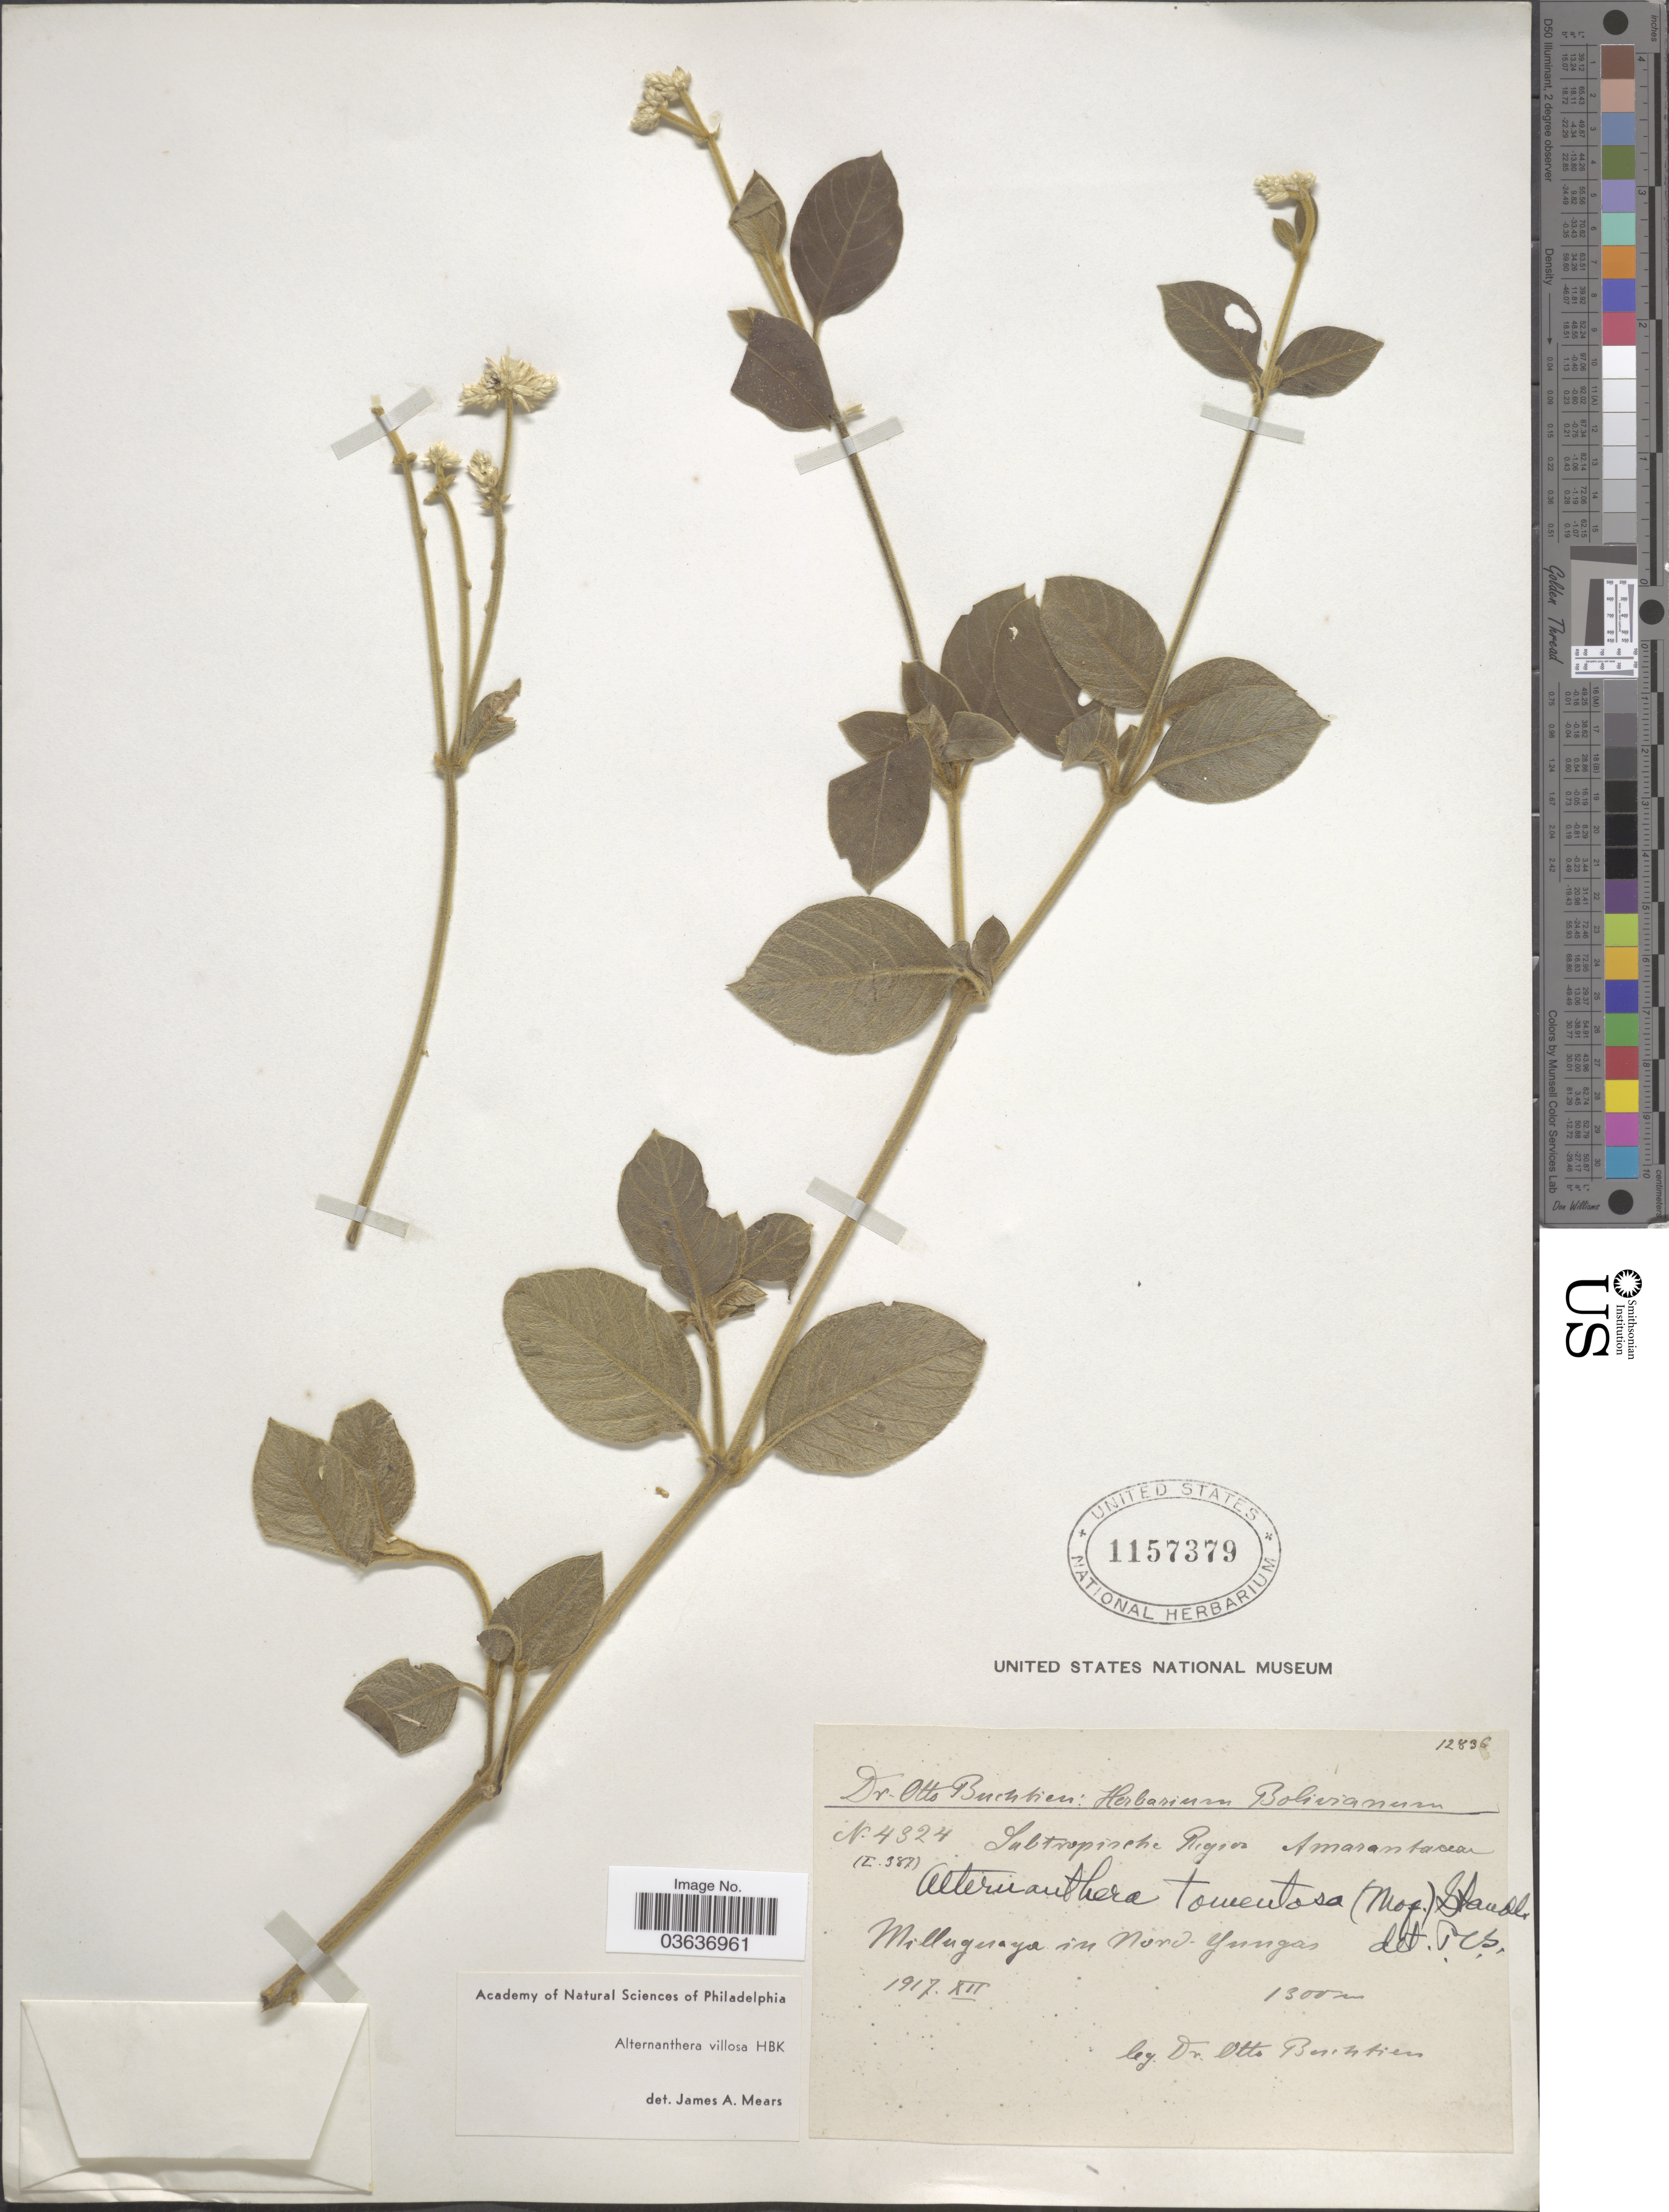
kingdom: Plantae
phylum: Tracheophyta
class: Magnoliopsida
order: Caryophyllales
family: Amaranthaceae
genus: Alternanthera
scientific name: Alternanthera villosa var. villosa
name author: Kunth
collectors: O. Buchtien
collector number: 4324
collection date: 1917-12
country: Bolivia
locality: Milluguaya in Nord-Yungas.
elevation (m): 1300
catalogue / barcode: US 1157379